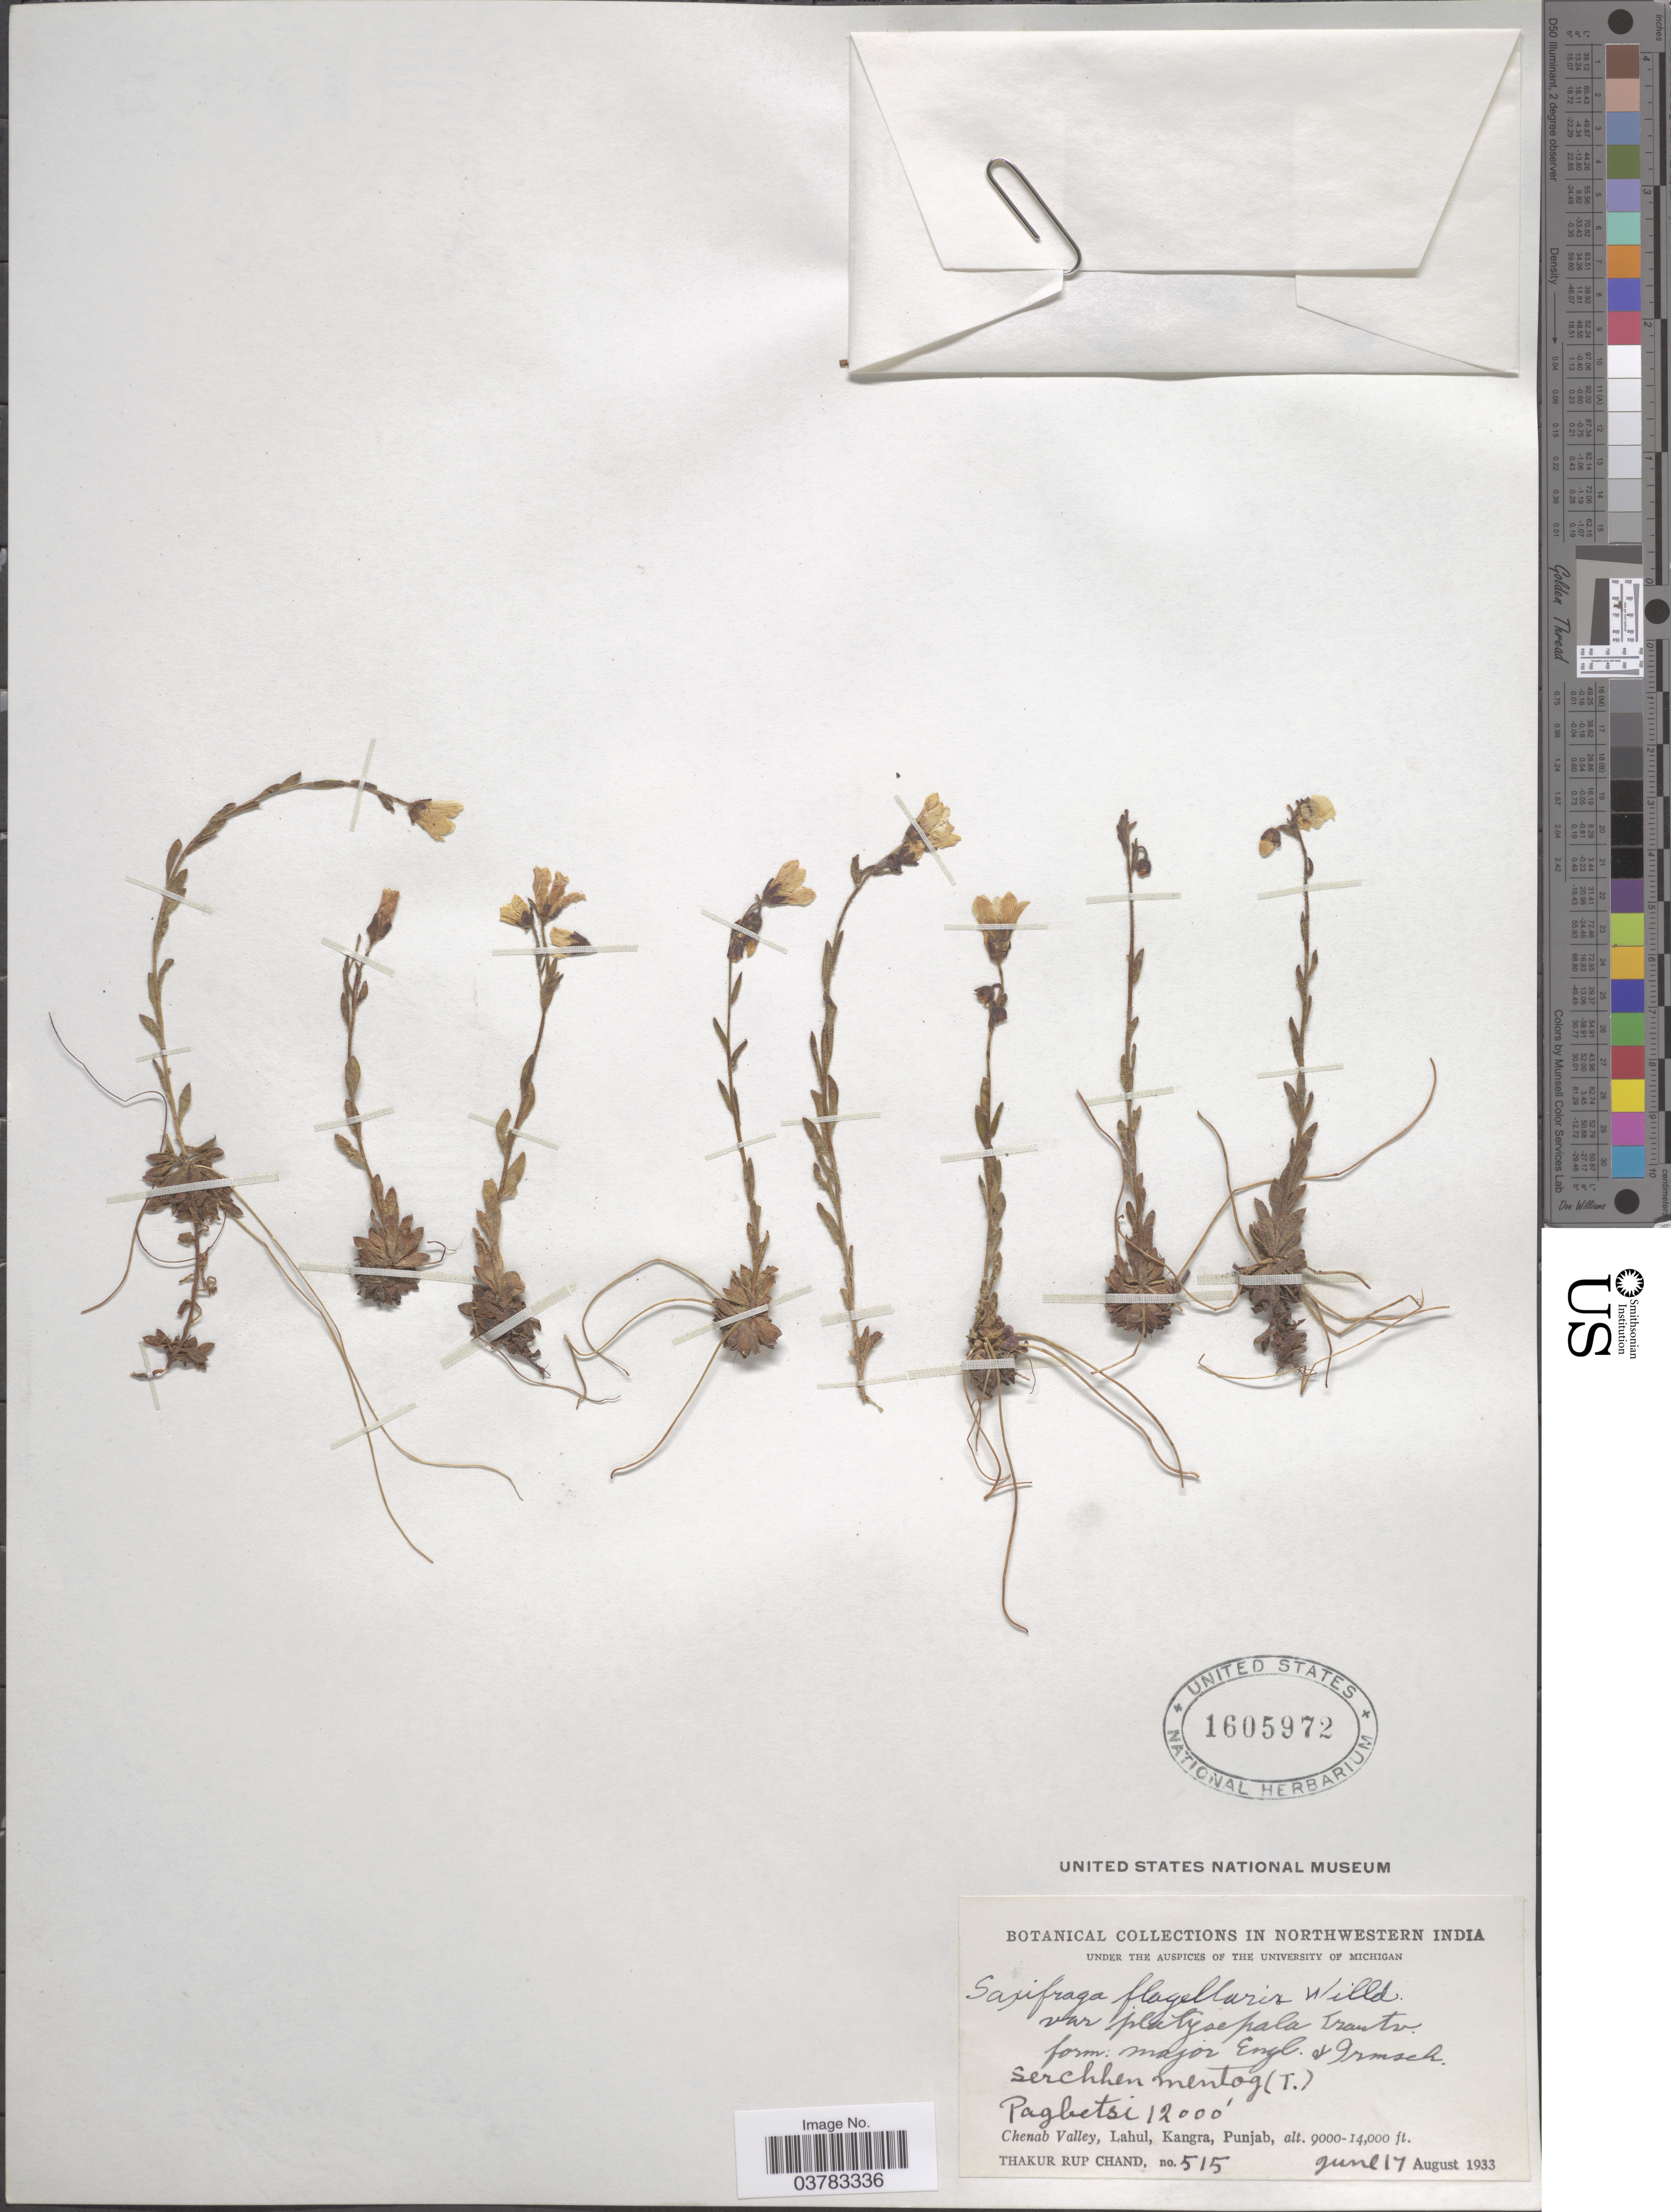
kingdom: Plantae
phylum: Tracheophyta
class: Magnoliopsida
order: Saxifragales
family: Saxifragaceae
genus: Saxifraga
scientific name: Saxifraga flagellaris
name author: Willd. ex Sternb.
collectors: T. R. Chand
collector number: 515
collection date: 1933-06-17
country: India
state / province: Punjab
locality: Northwestern India. Pagbetsi. Chenab Valley, Lahul, Kangra.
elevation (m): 3658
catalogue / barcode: US 1605972